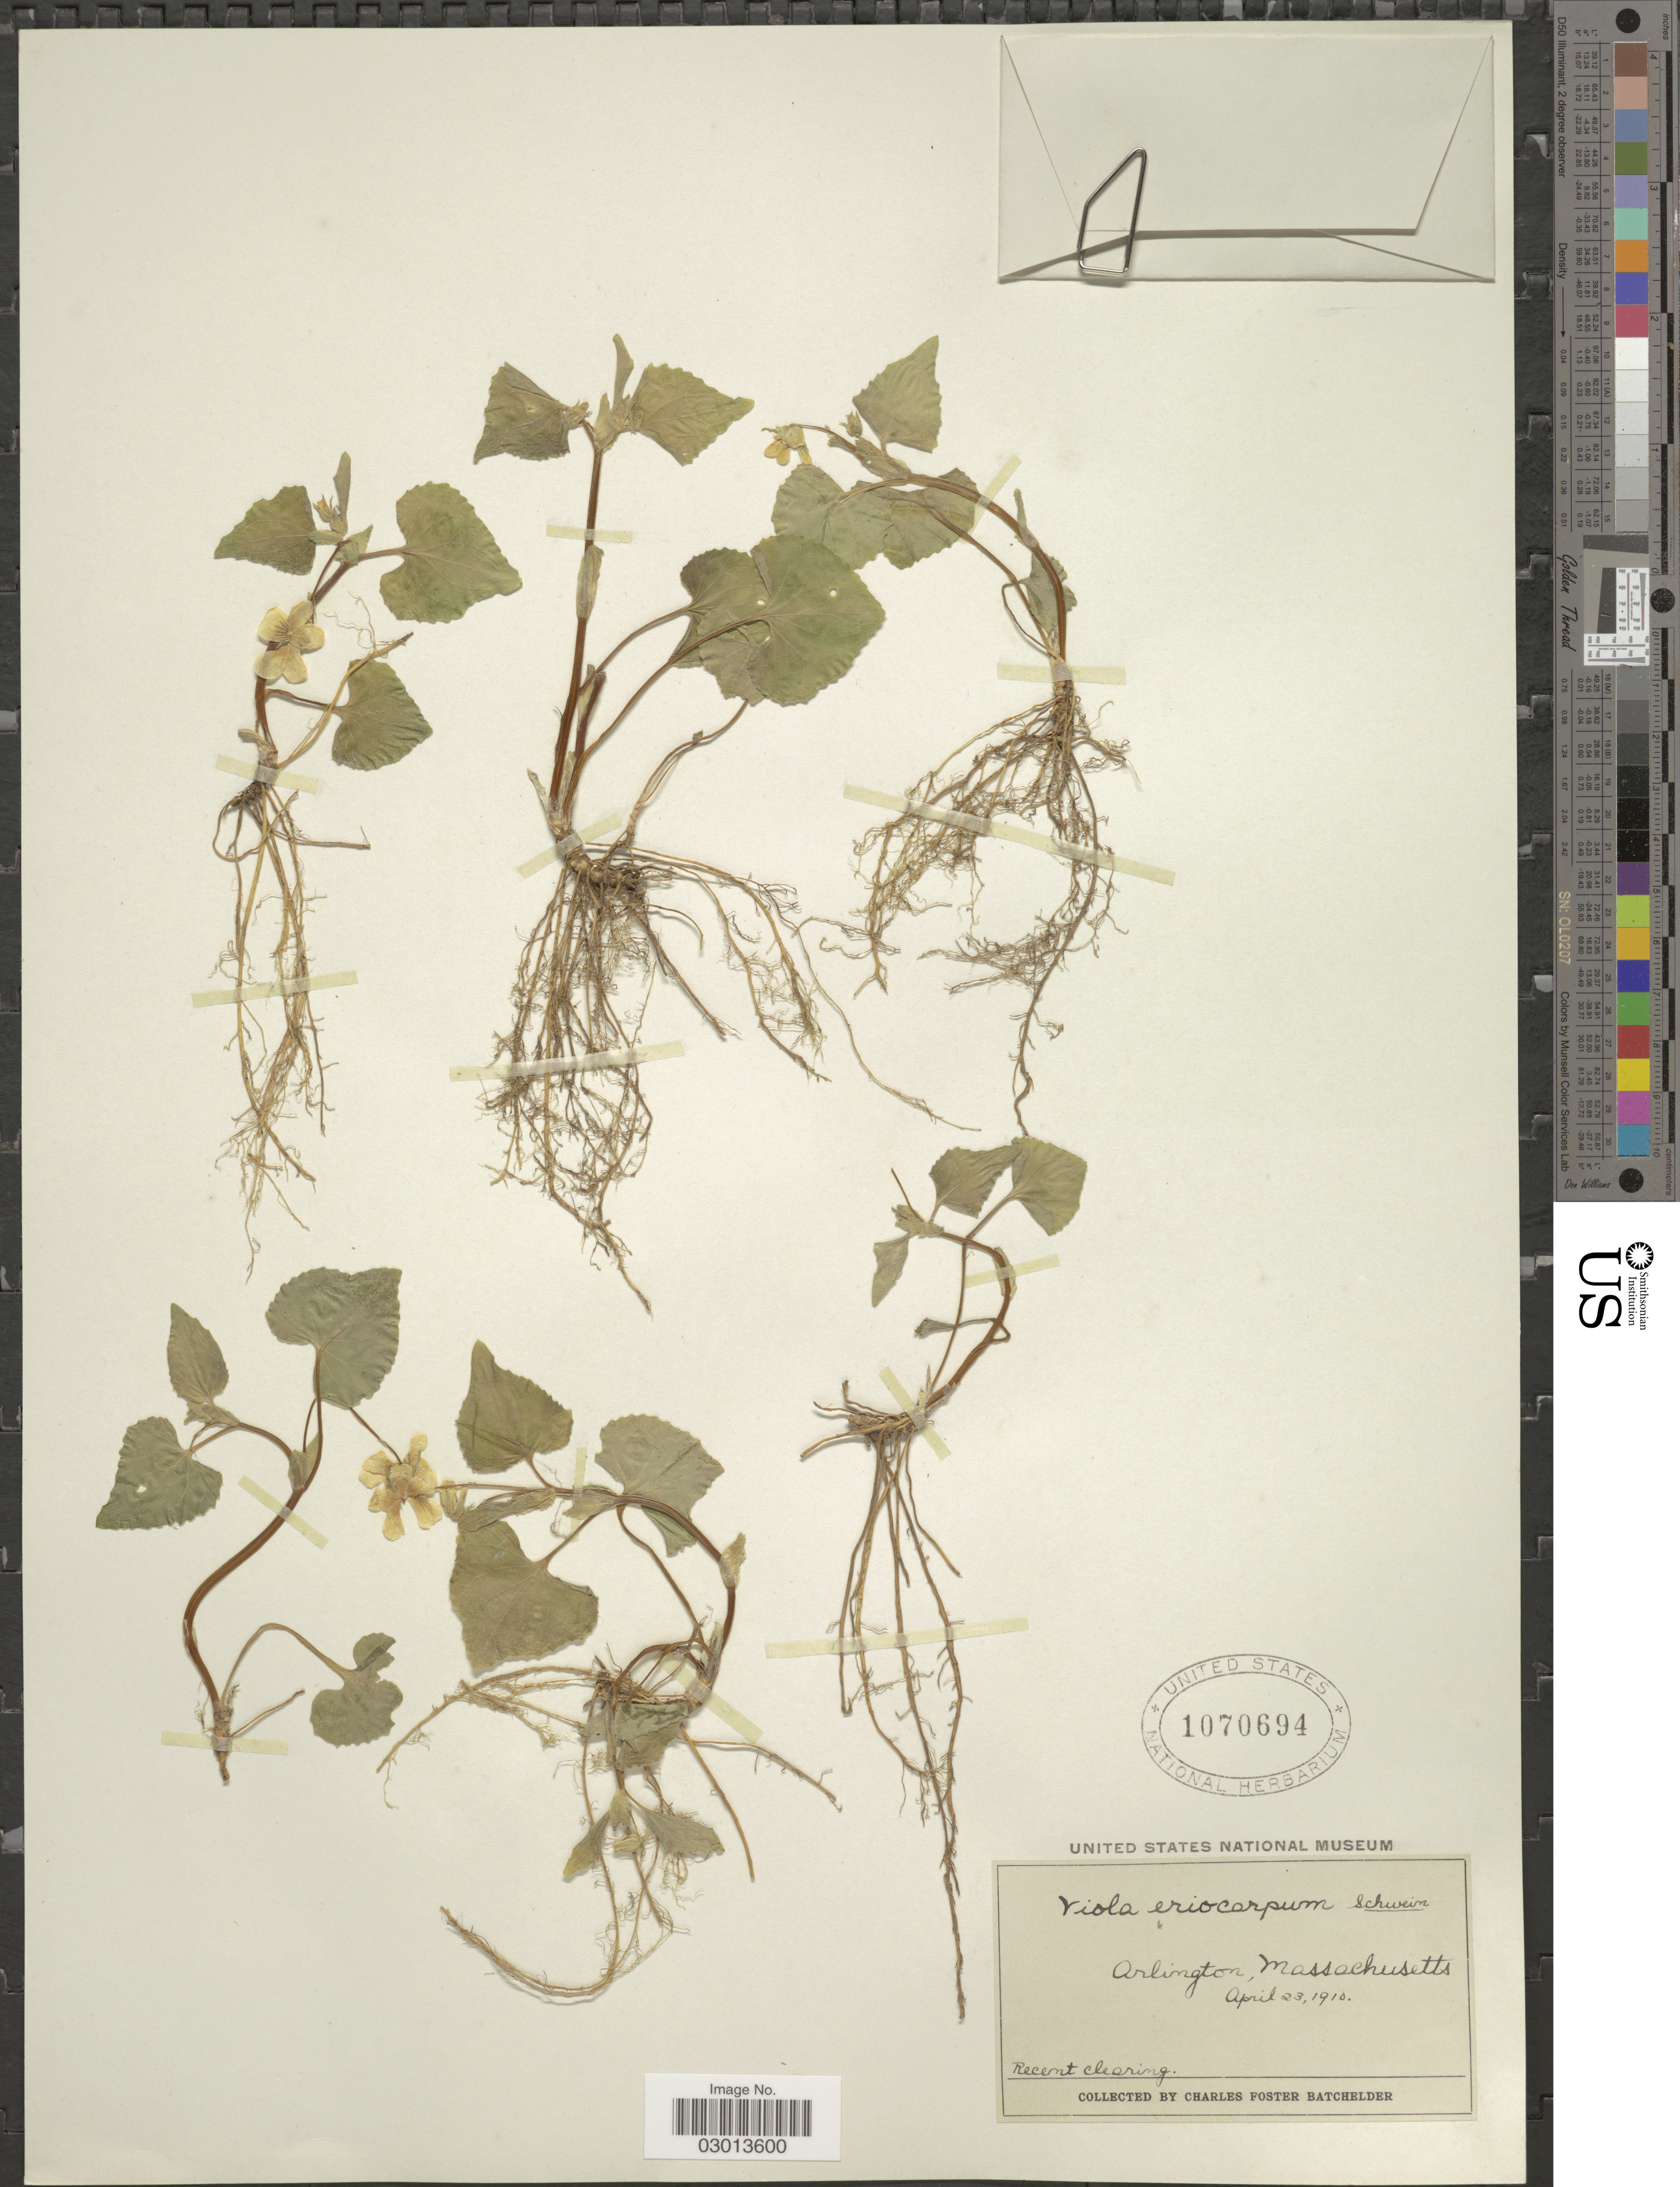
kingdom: Plantae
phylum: Tracheophyta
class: Magnoliopsida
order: Malpighiales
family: Violaceae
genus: Viola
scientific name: Viola pensylvanica var. leiocarpa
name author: (Fernald & Wiegand) Fernald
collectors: C. Batchelder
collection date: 1910-04-23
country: United States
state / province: Massachusetts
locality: Arlington.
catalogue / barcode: US 1070694